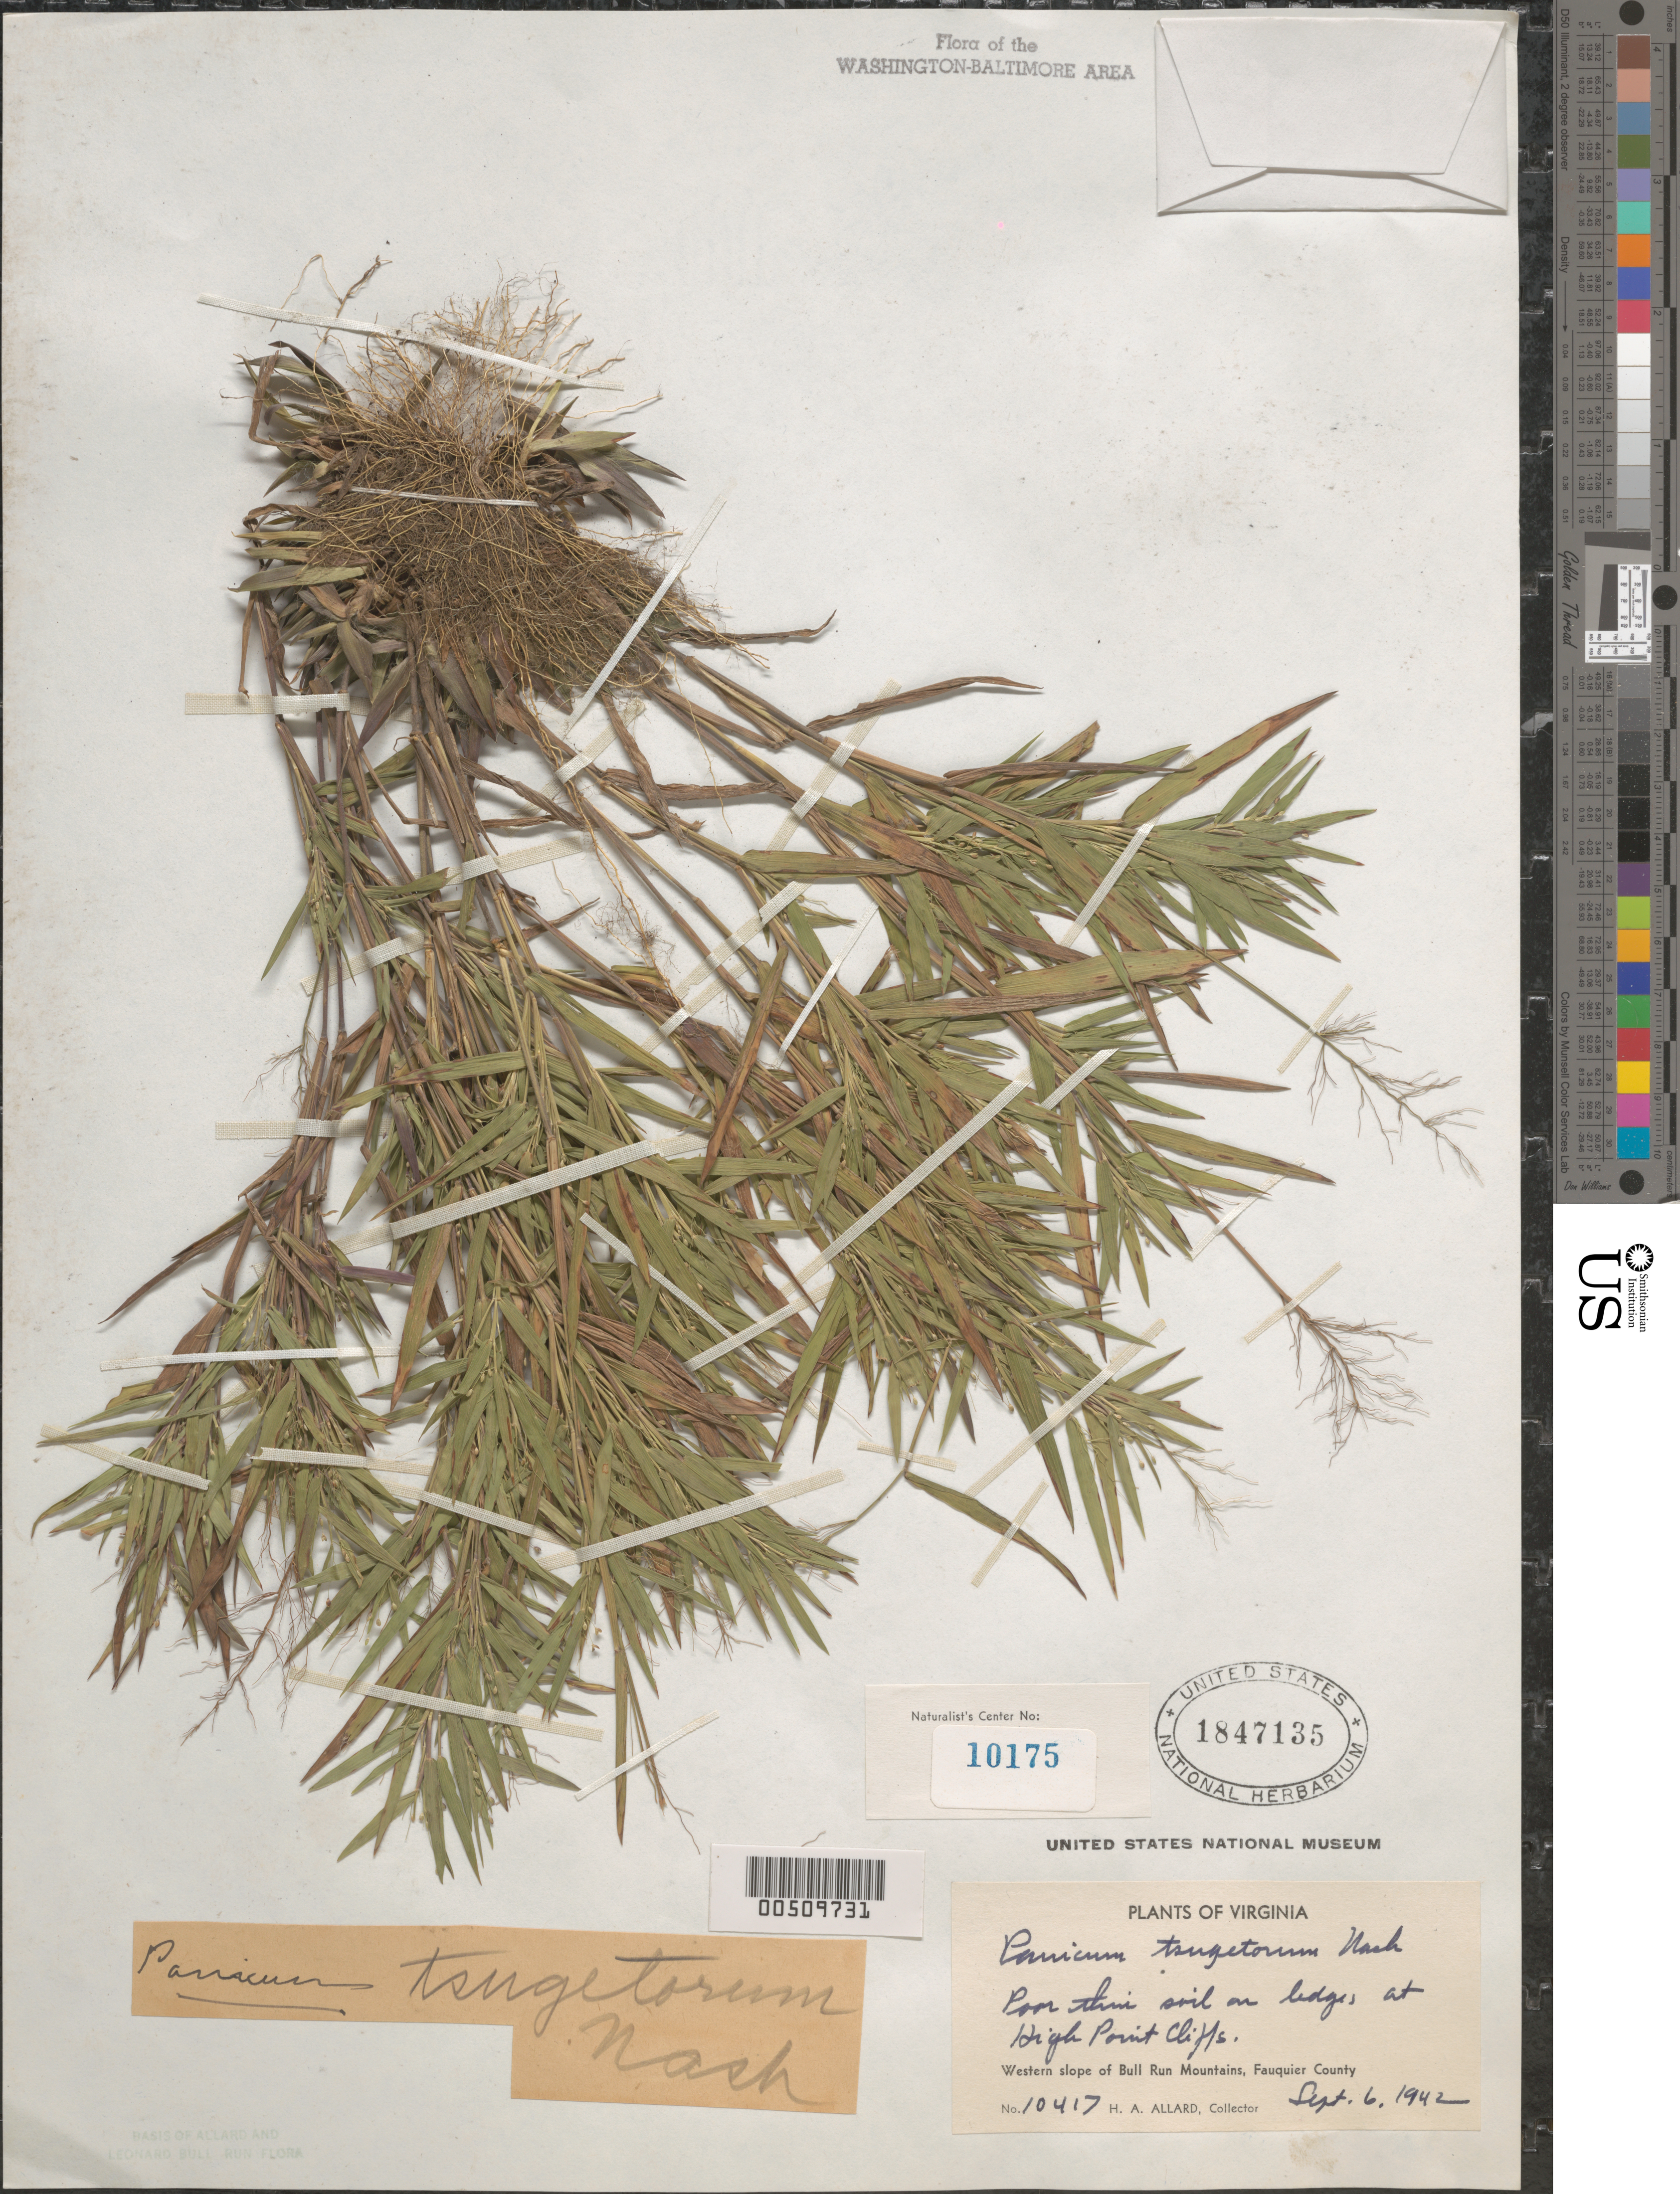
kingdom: Plantae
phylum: Tracheophyta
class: Liliopsida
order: Poales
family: Poaceae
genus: Dichanthelium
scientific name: Dichanthelium sabulorum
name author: (Lam.) Gould & C.A. Clark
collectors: H. A. Allard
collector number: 10417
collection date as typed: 06 Sep 1942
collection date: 1942-09-06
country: United States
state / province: Virginia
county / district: Fauquier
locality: Bull Run Mts., High Point Cliffs Bull Run Mts.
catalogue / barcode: US 1847135